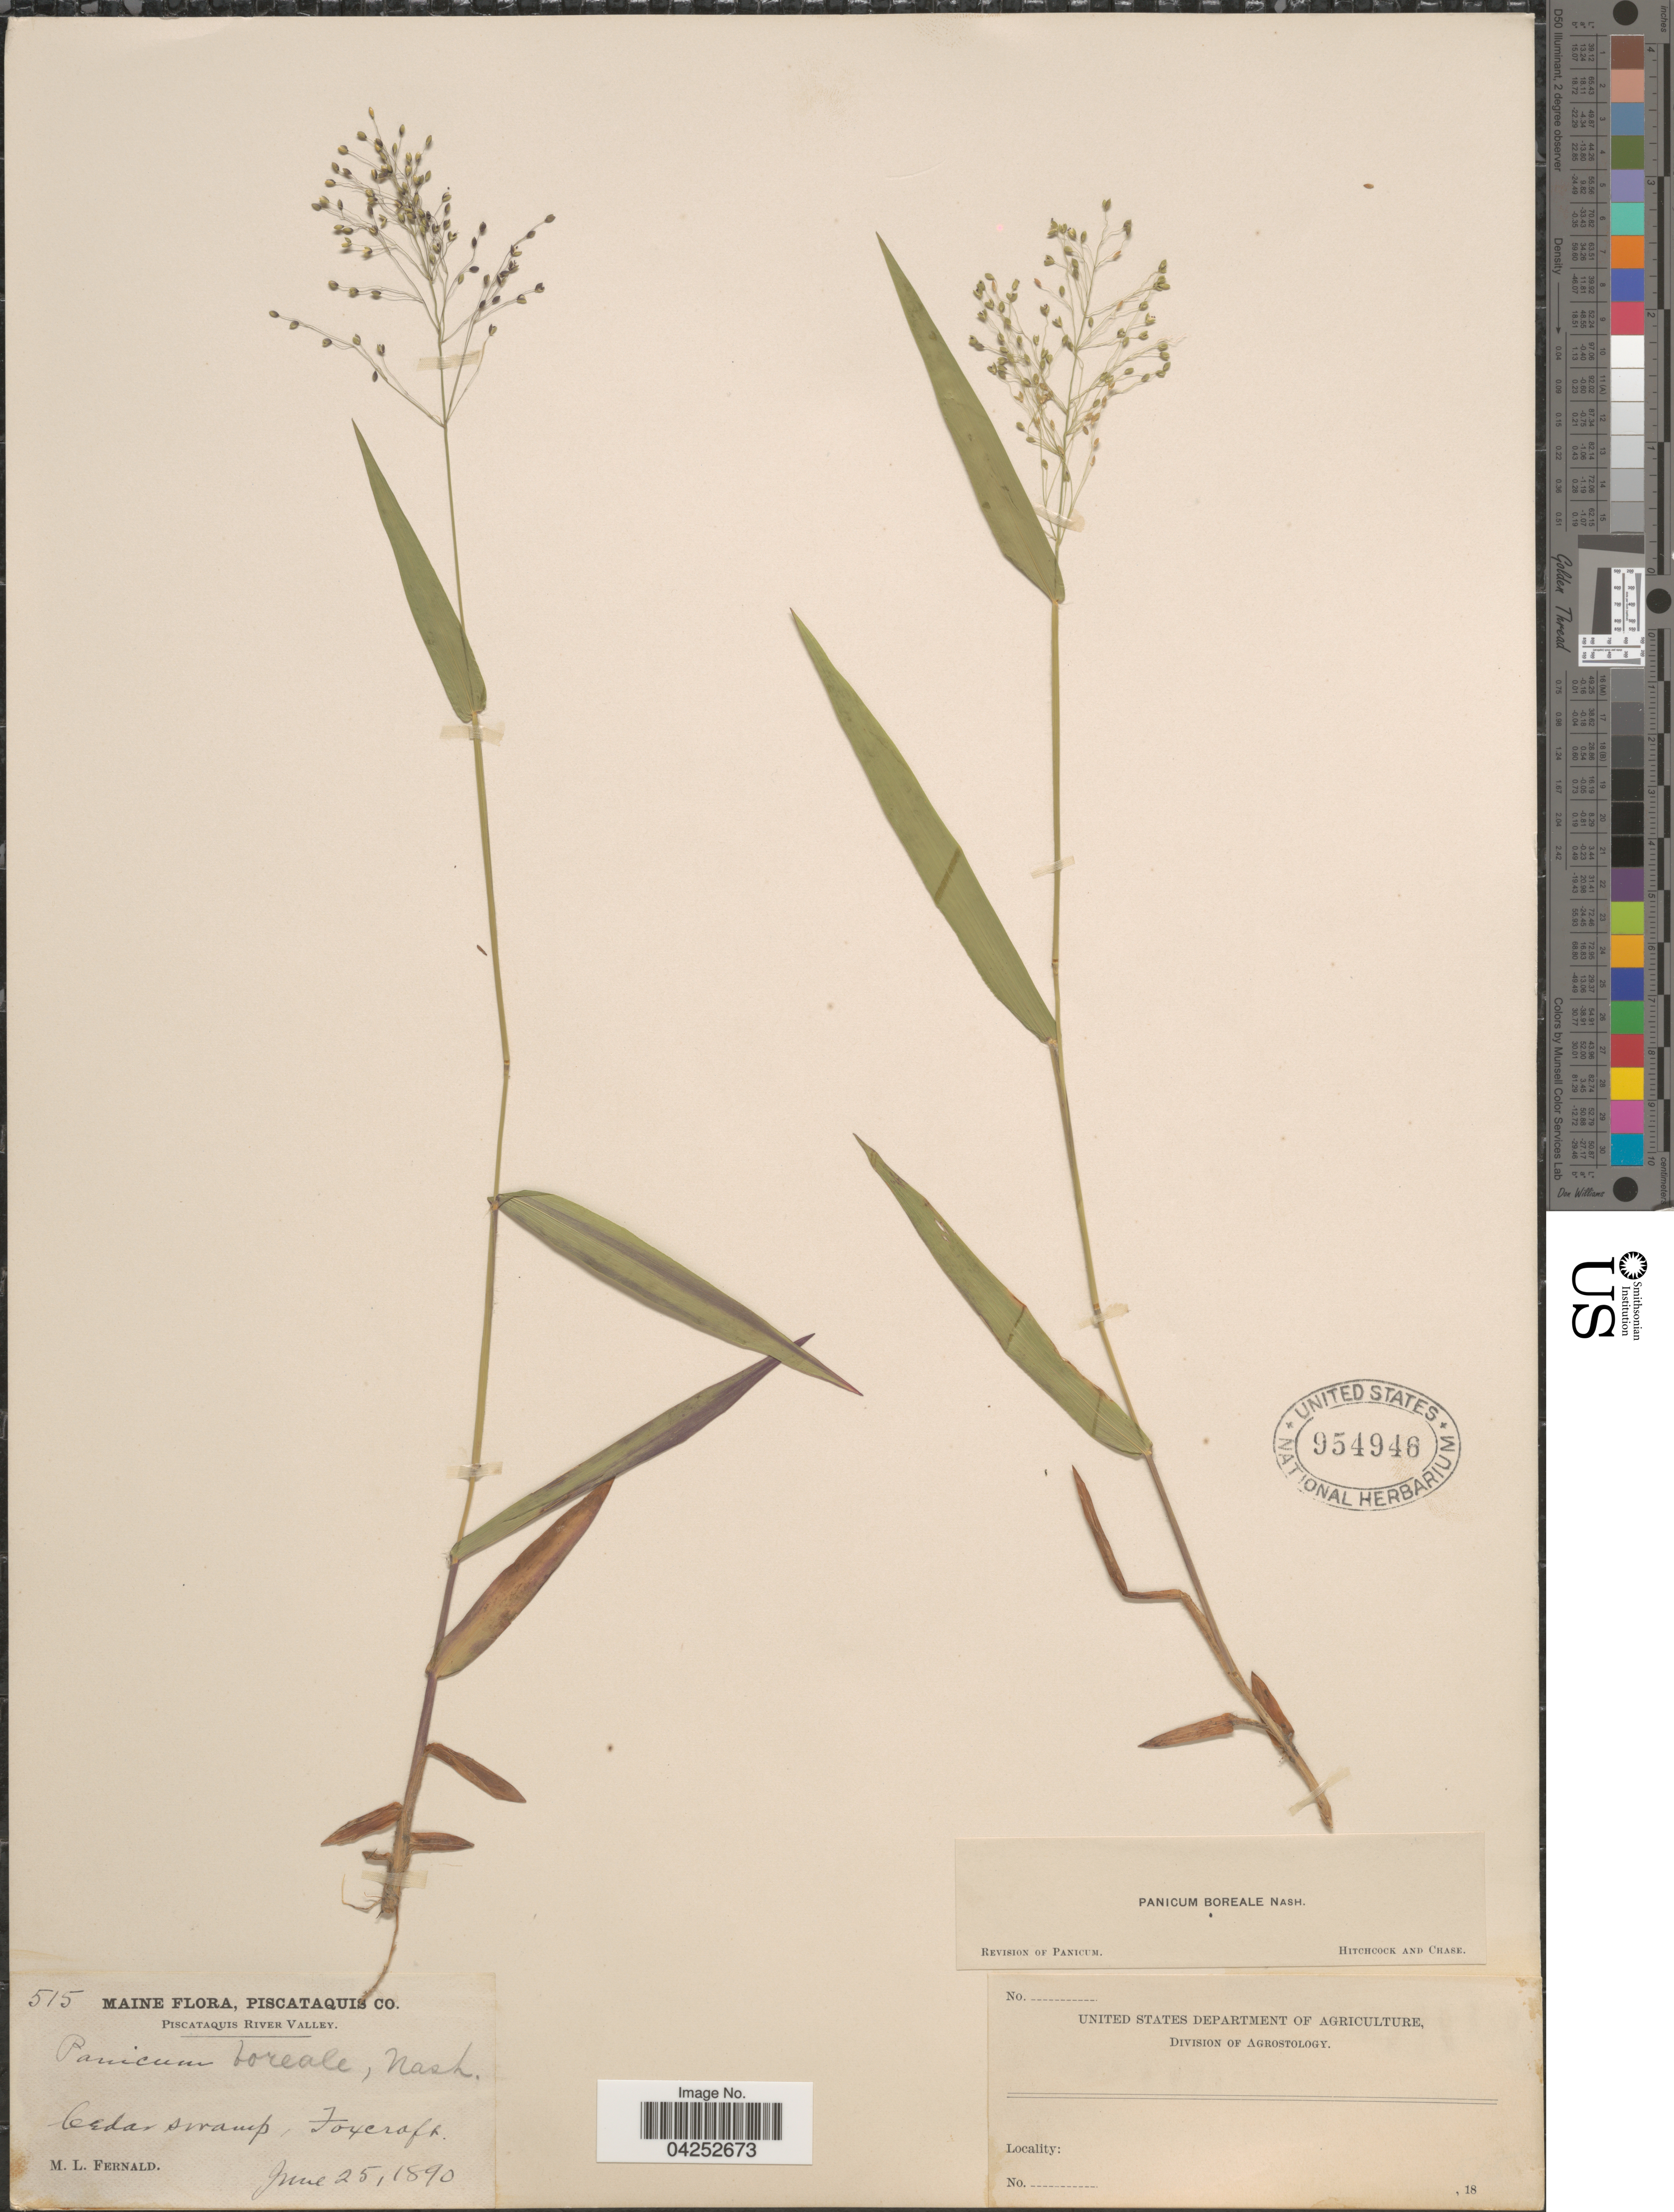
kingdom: Plantae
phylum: Tracheophyta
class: Liliopsida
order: Poales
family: Poaceae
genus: Dichanthelium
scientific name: Dichanthelium boreale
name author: (Nash) Freckmann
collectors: M. L. Fernald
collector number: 515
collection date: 1890-06-25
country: United States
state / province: Maine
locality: Piscataquis Co. Piscataquis River Valley. Cedar swamp. Foxcraft.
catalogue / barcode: US 954946